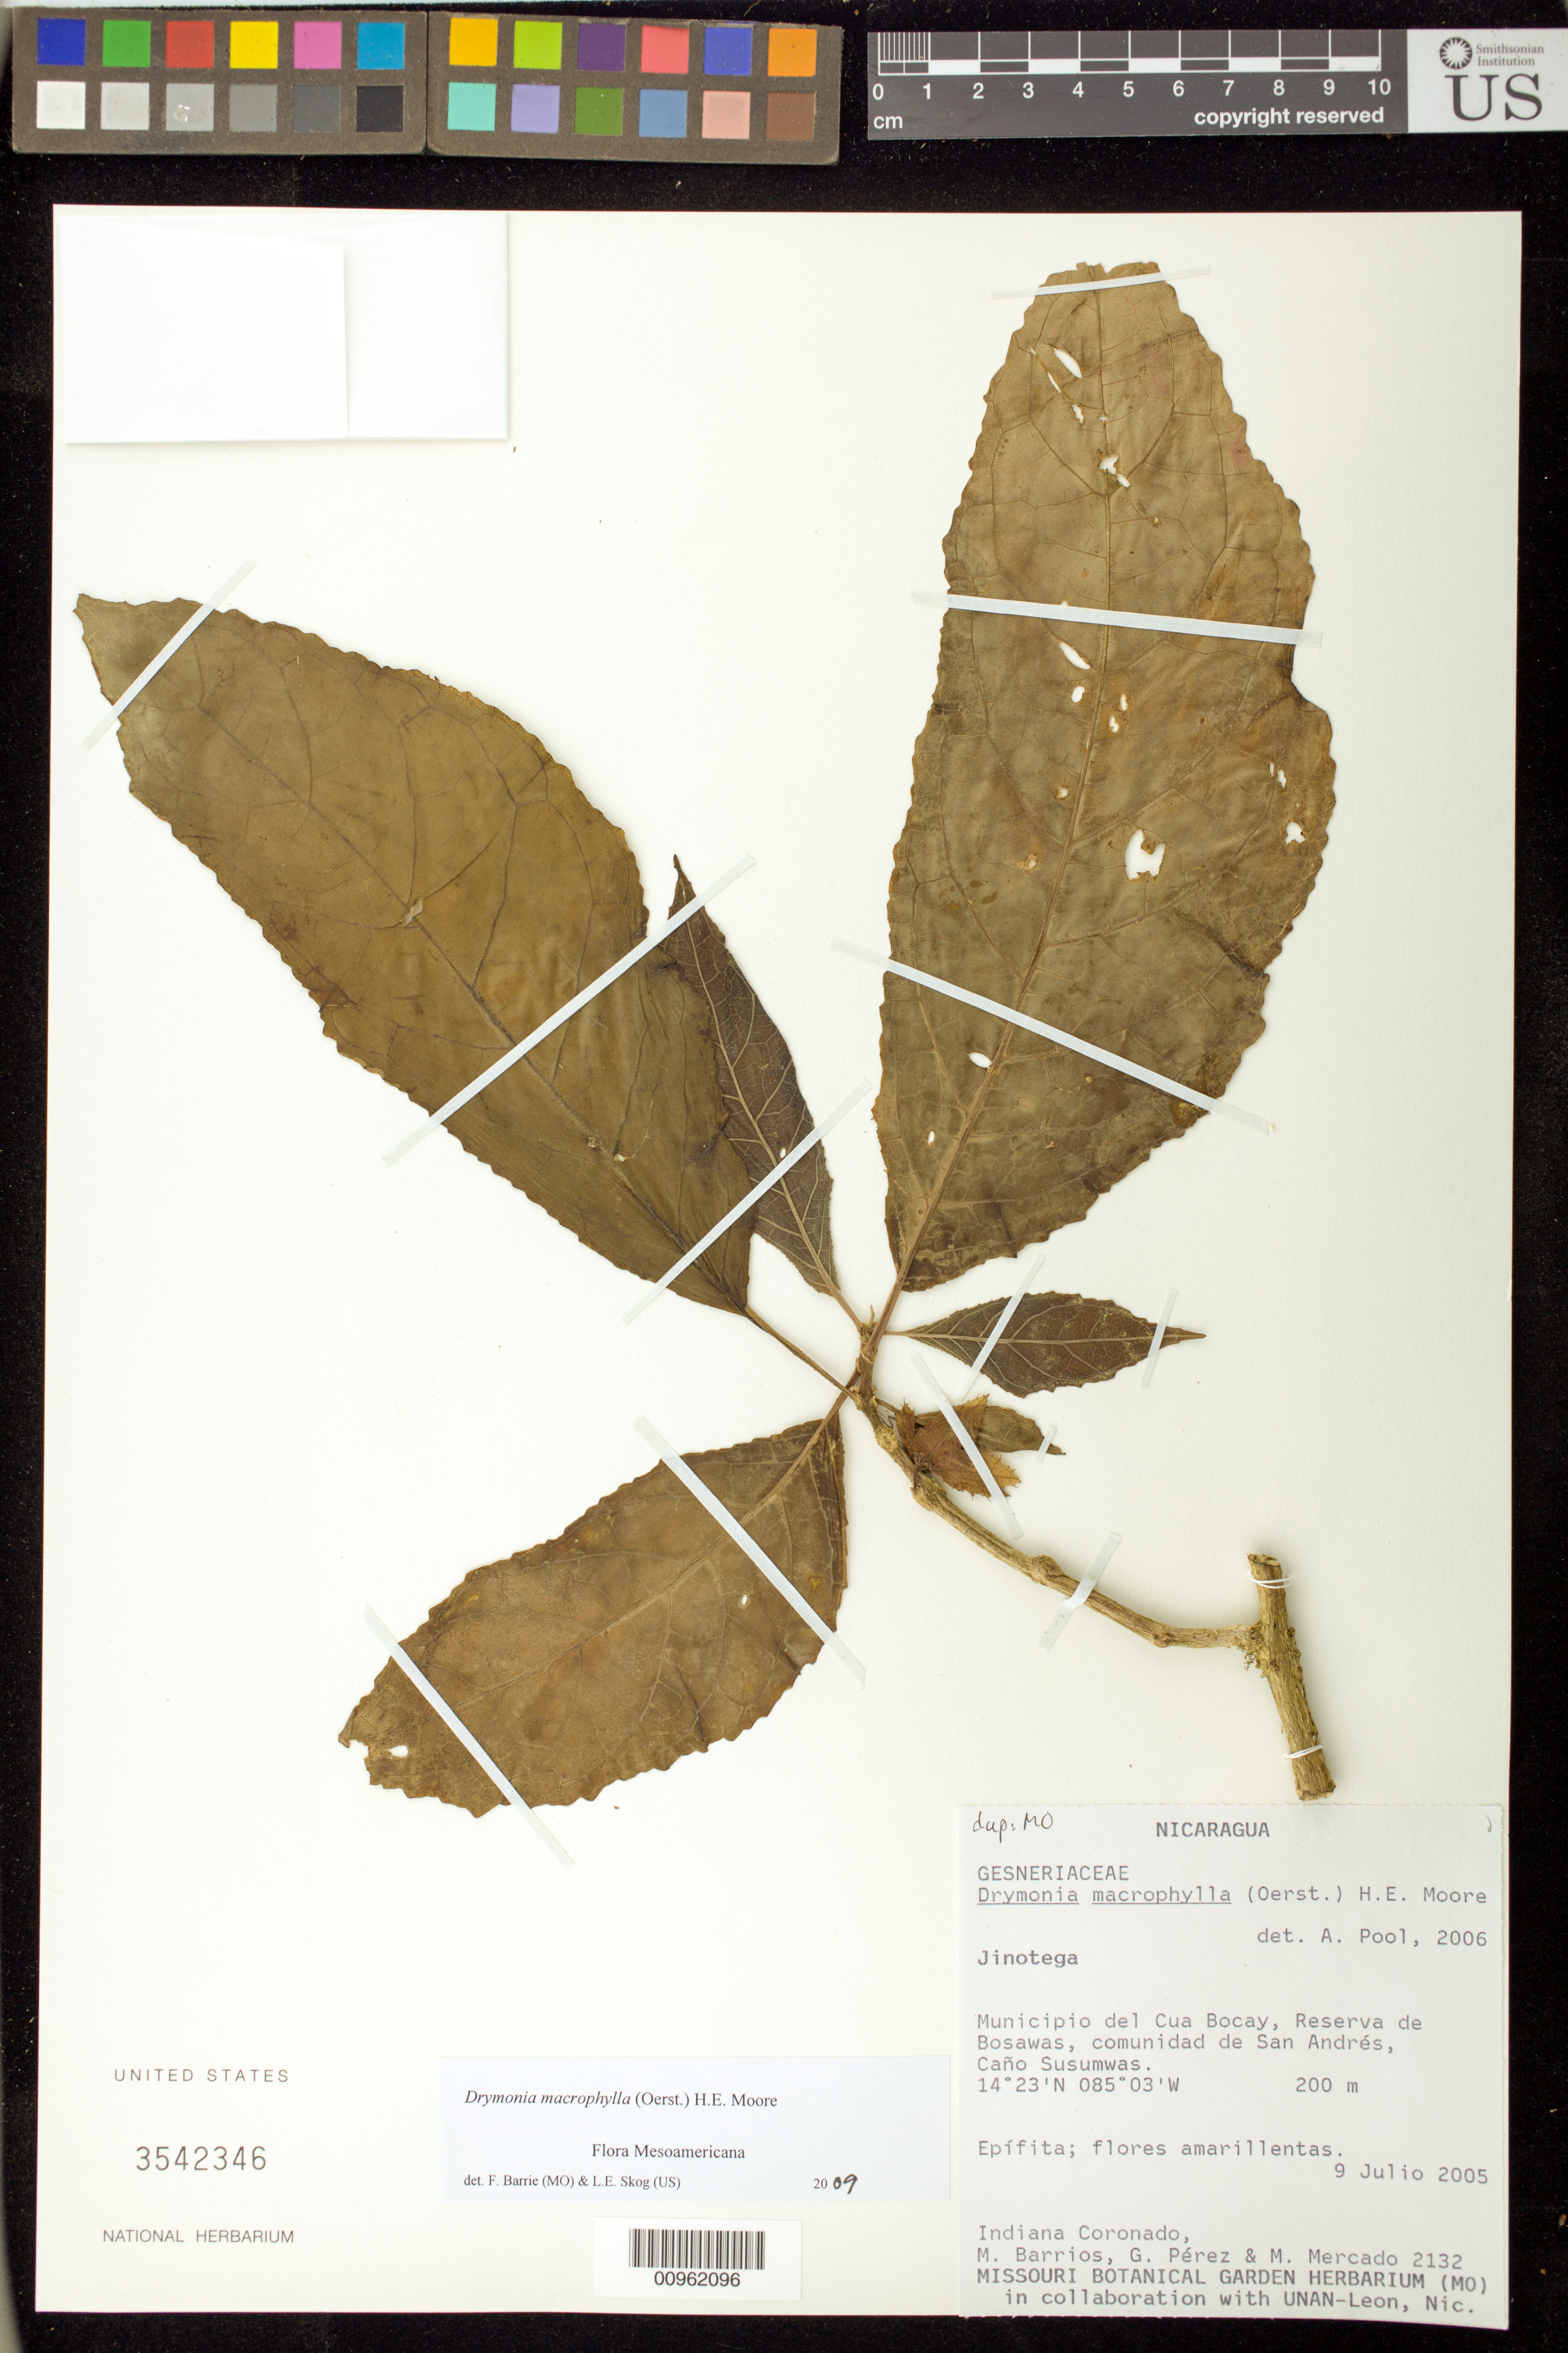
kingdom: Plantae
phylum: Tracheophyta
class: Magnoliopsida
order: Lamiales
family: Gesneriaceae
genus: Drymonia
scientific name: Drymonia macrophylla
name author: (Oerst.) H.E. Moore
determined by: Pool, A., (MO), Missouri Botanical Garden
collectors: I. Coronado, M. Barrios, G. Perez & M. Mercado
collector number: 2132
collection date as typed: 09 Jul 2005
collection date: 2005-07-09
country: Nicaragua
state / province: Jinotega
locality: Municipio del Cua Bocay, Reserva de Bosawas, comunidad de San Andrés, Caño Susumwas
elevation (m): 200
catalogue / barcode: US 3542346